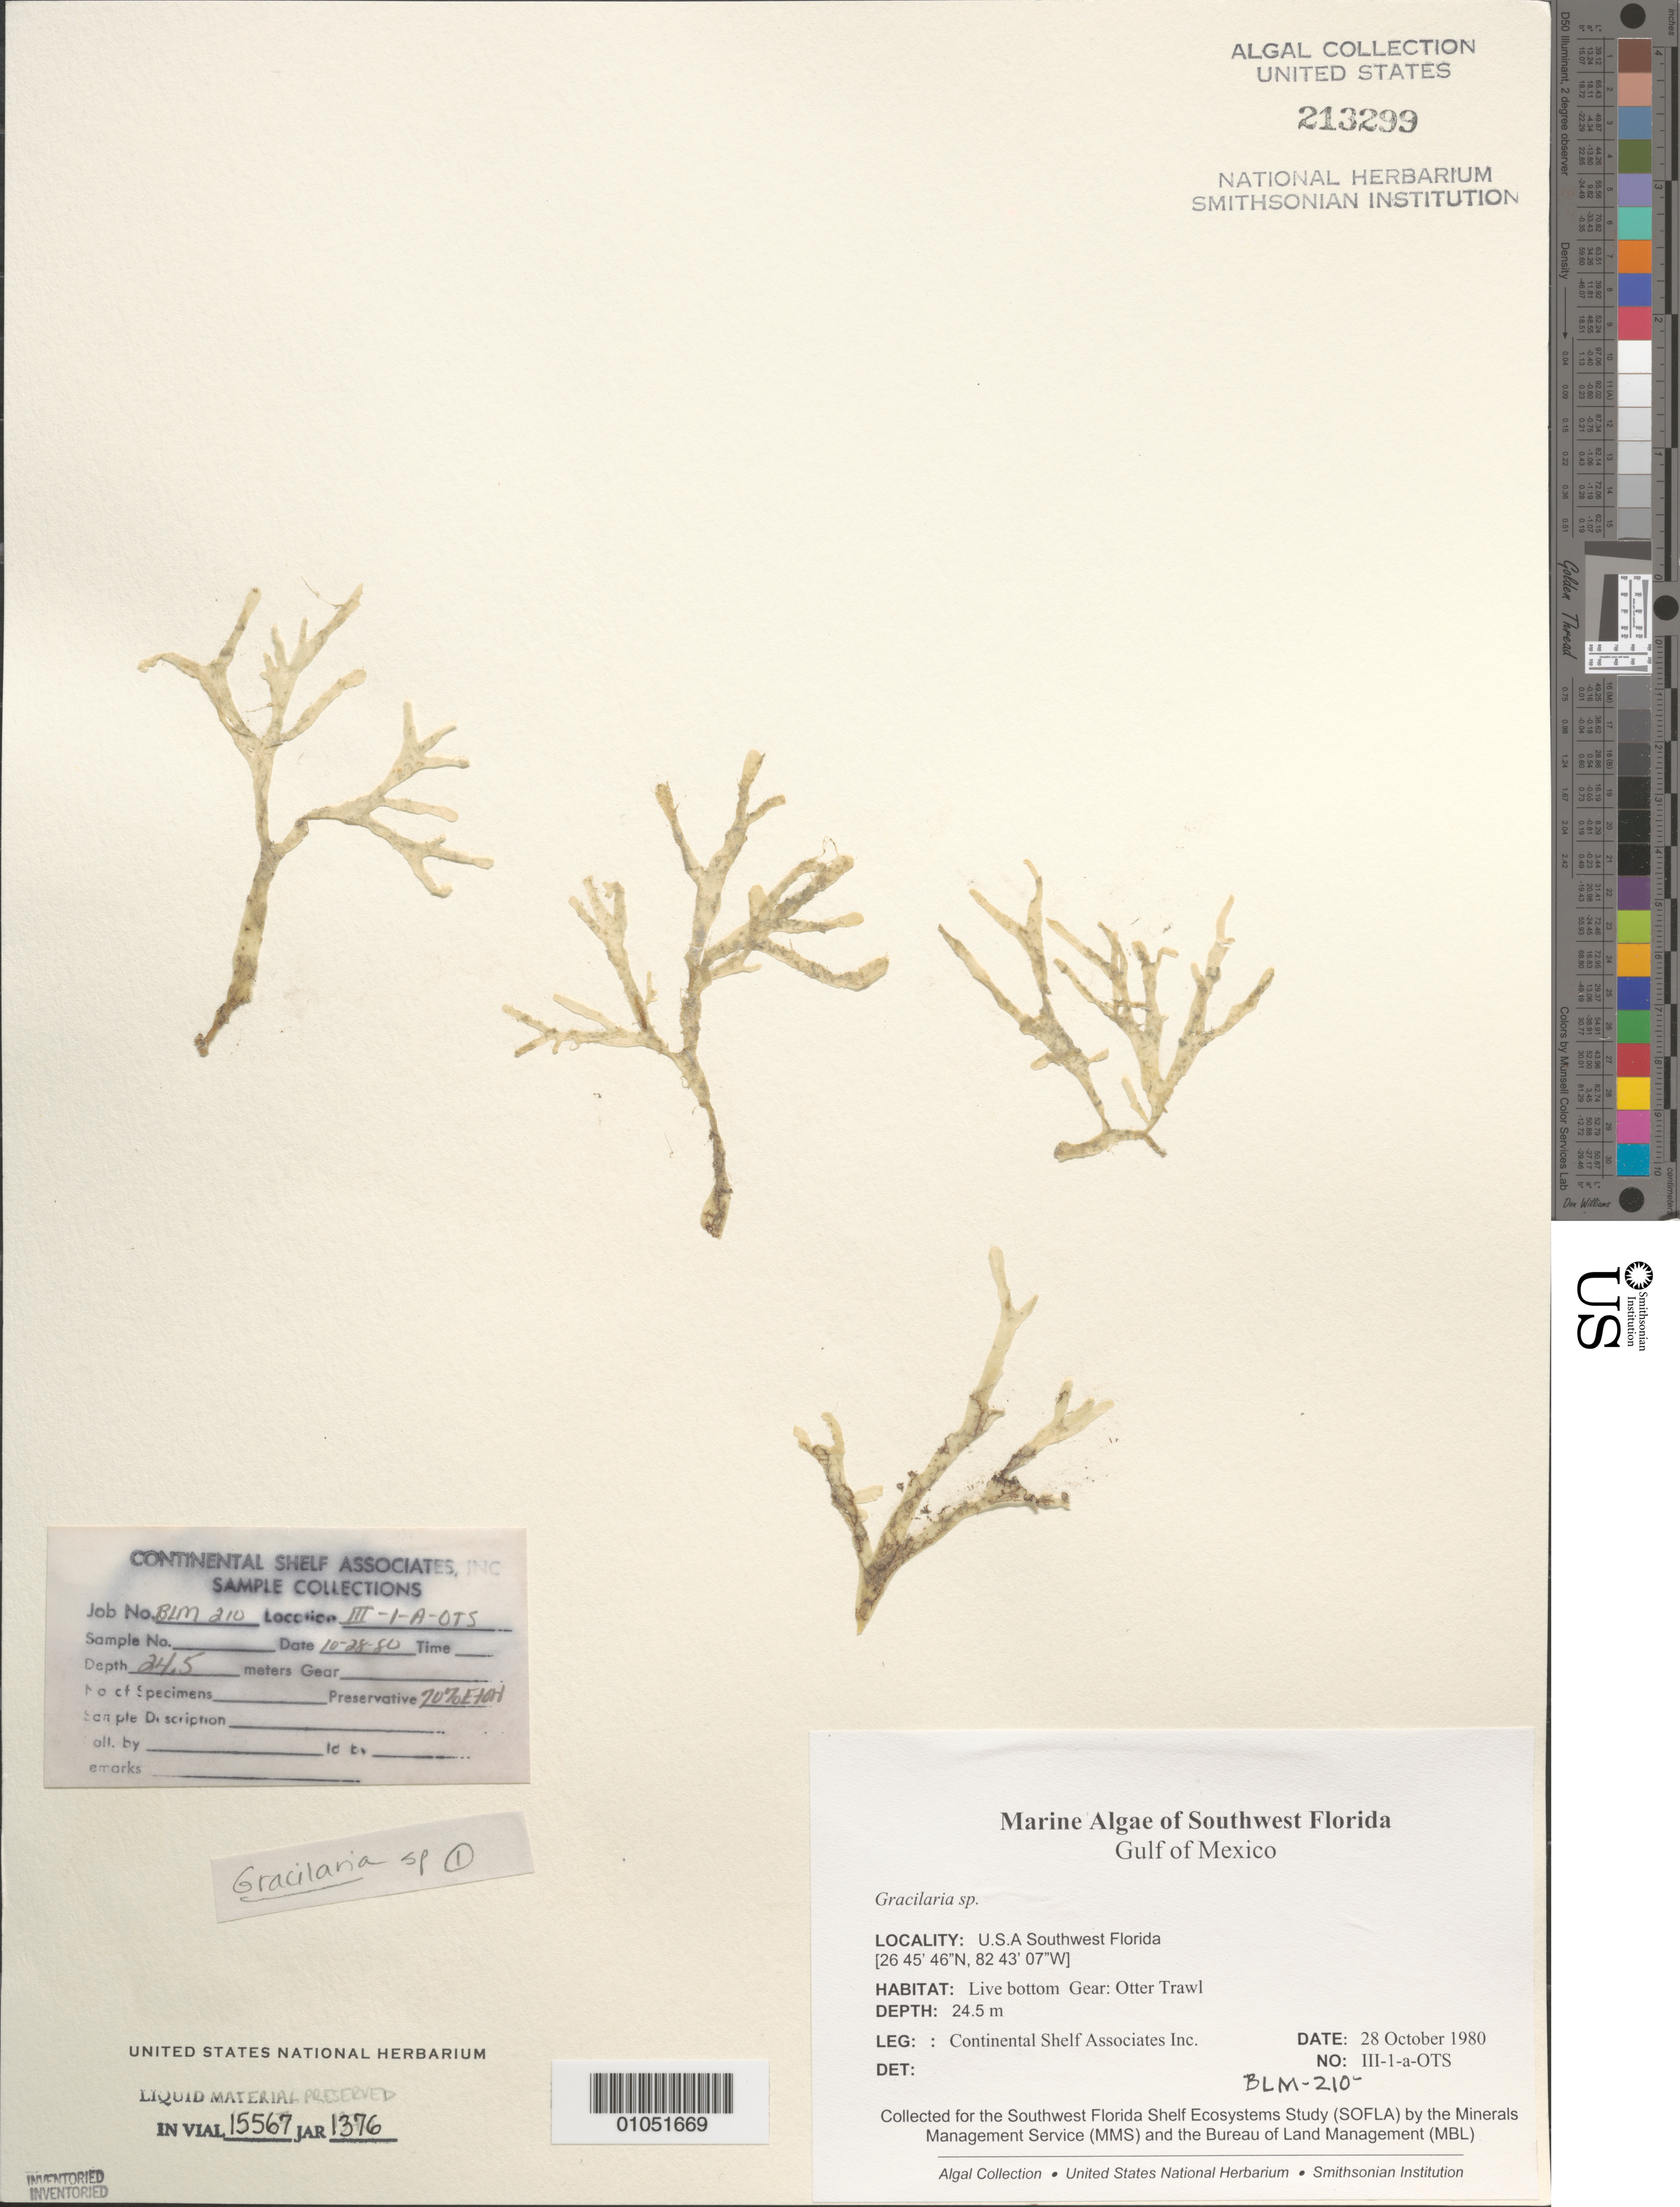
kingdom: Plantae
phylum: Rhodophyta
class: Florideophyceae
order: Gracilariales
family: Gracilariaceae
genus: Gracilaria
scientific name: Gracilaria sp.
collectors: Continental Shelf Associates Inc.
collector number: BLM-210-III-1-A-OTS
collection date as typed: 28 Oct 1980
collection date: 1980-10-28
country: United States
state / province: Florida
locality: Gulf of Mexico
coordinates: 26 45'46"N, 82 43'07"W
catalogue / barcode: US 213299